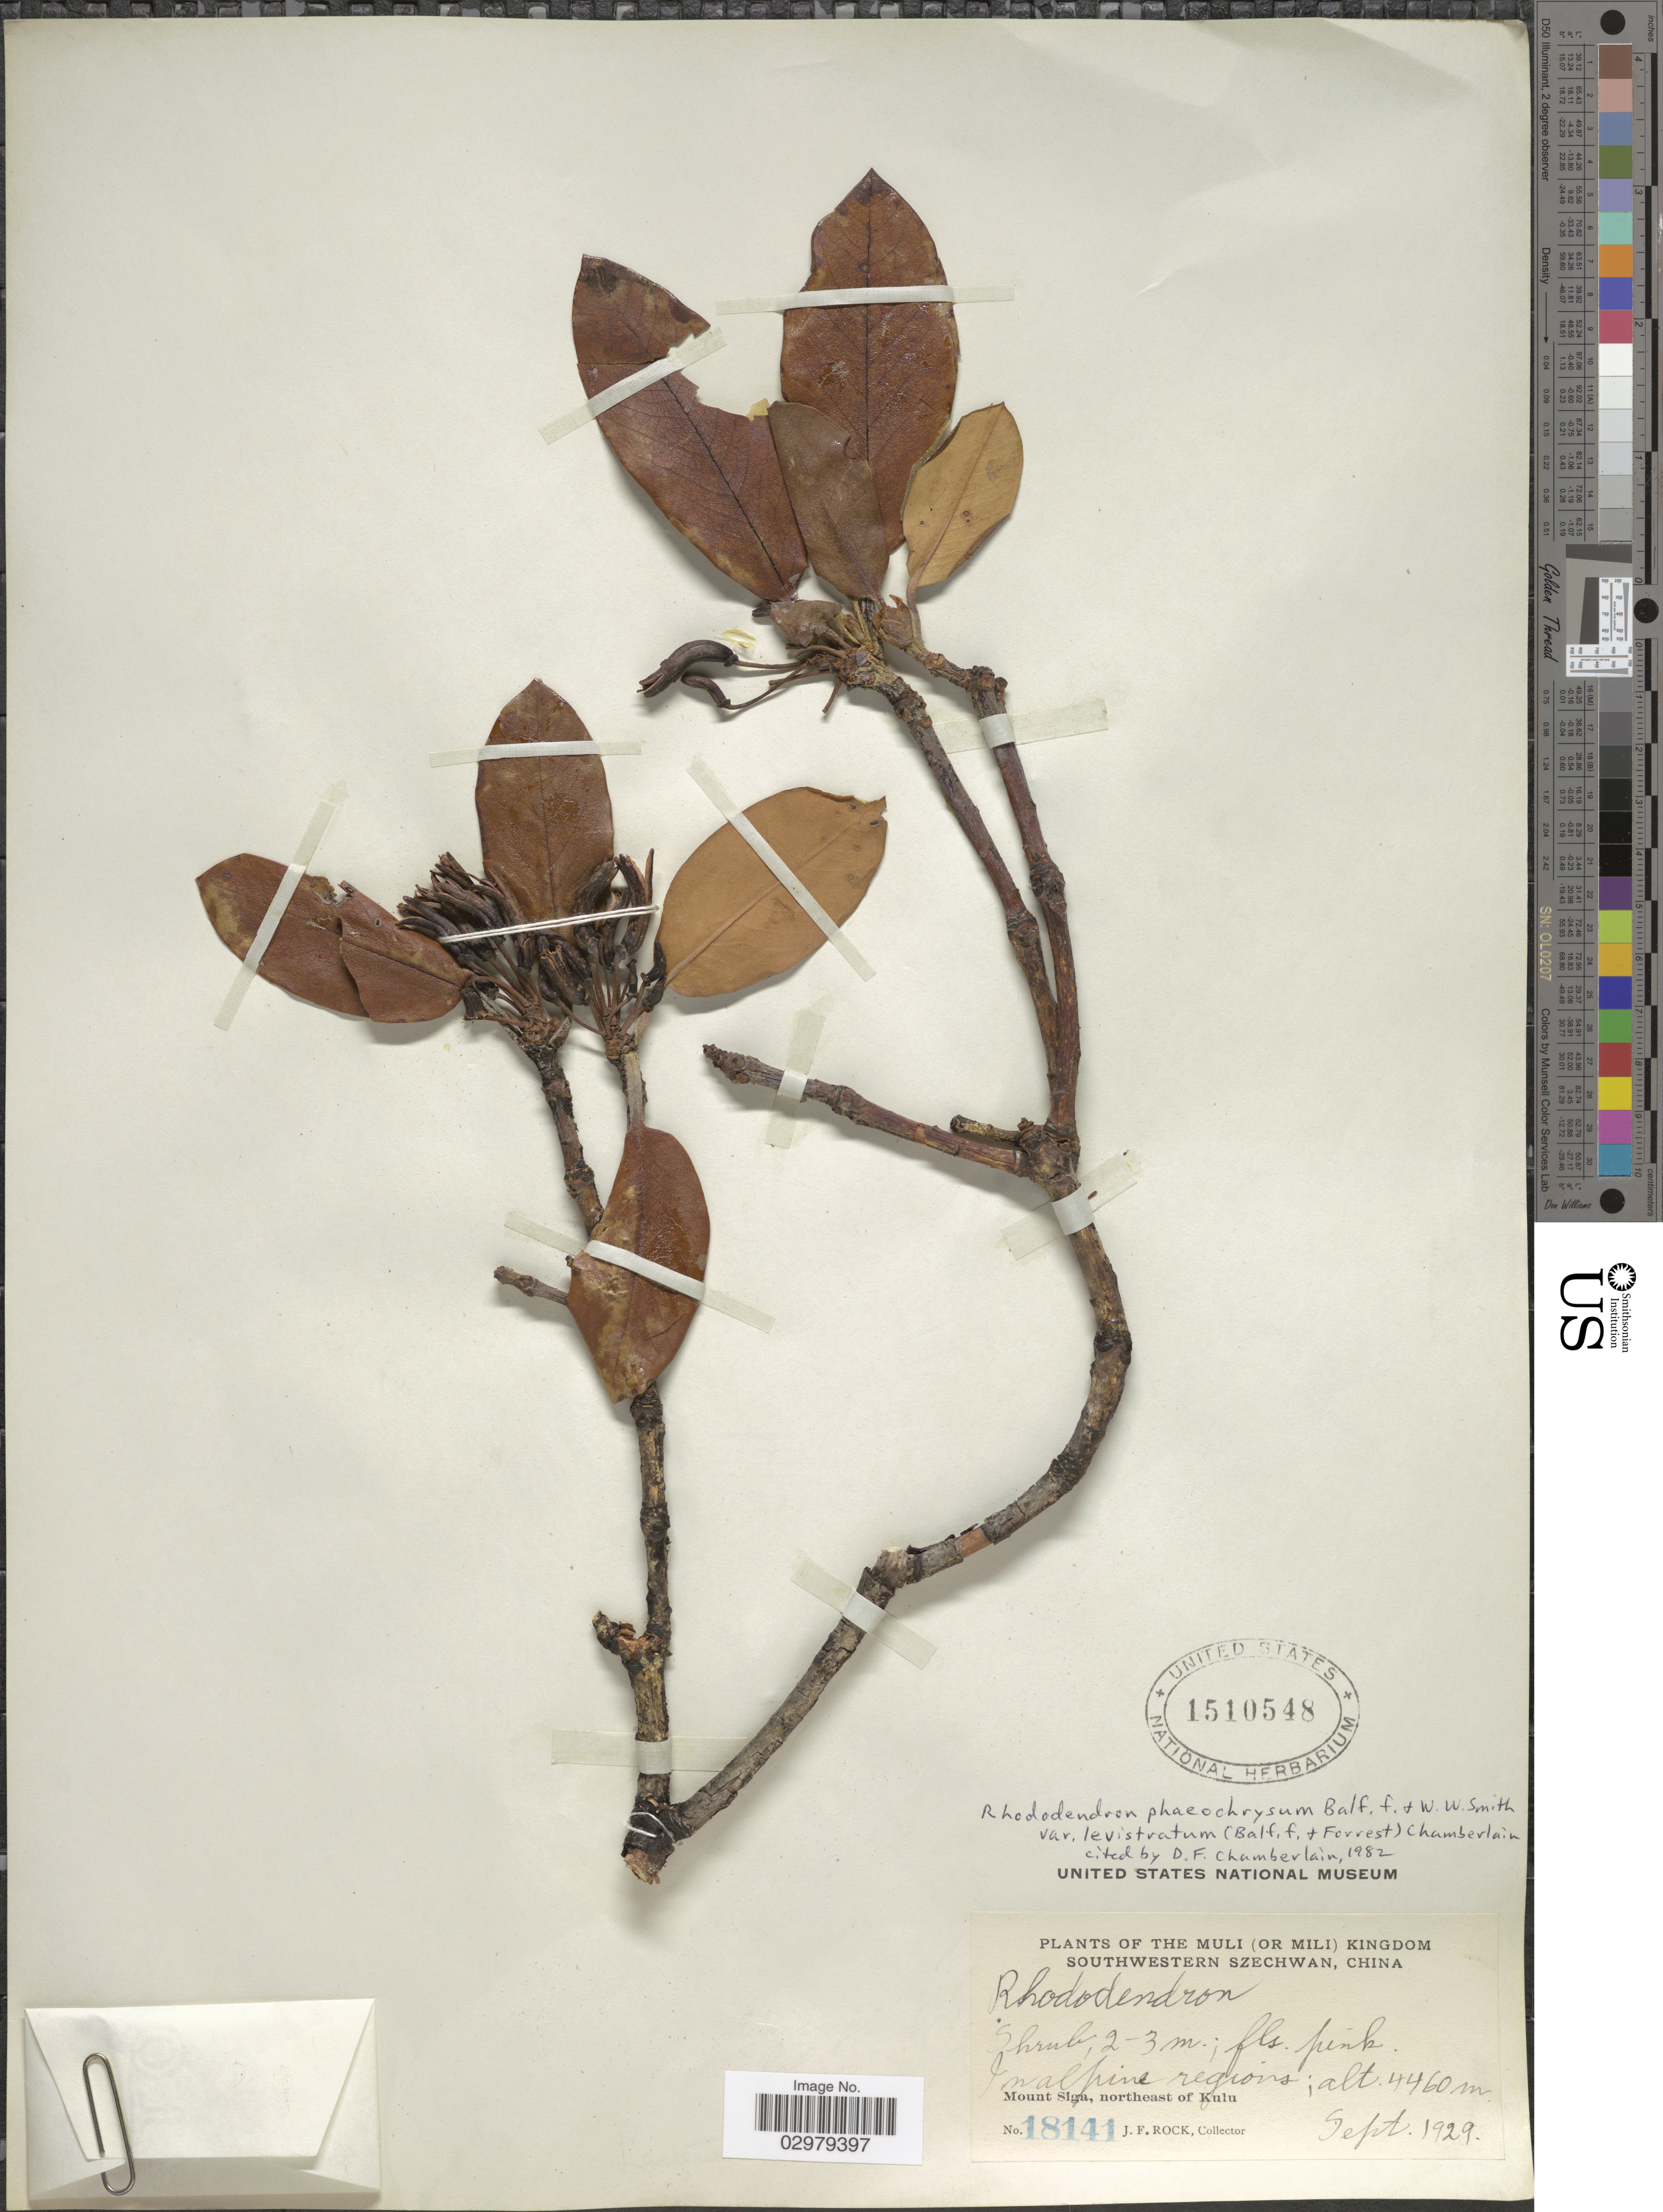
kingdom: Plantae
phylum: Tracheophyta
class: Magnoliopsida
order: Ericales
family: Ericaceae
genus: Rhododendron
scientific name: Rhododendron sp.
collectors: J. Rock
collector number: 18141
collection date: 1929-09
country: China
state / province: Sichuan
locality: Muli (Or Mili) Kingdom Southwestern Szechwan. In alpine regions. Mount Siga, northeast of Kulu.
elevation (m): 4460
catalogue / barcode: US 1510548